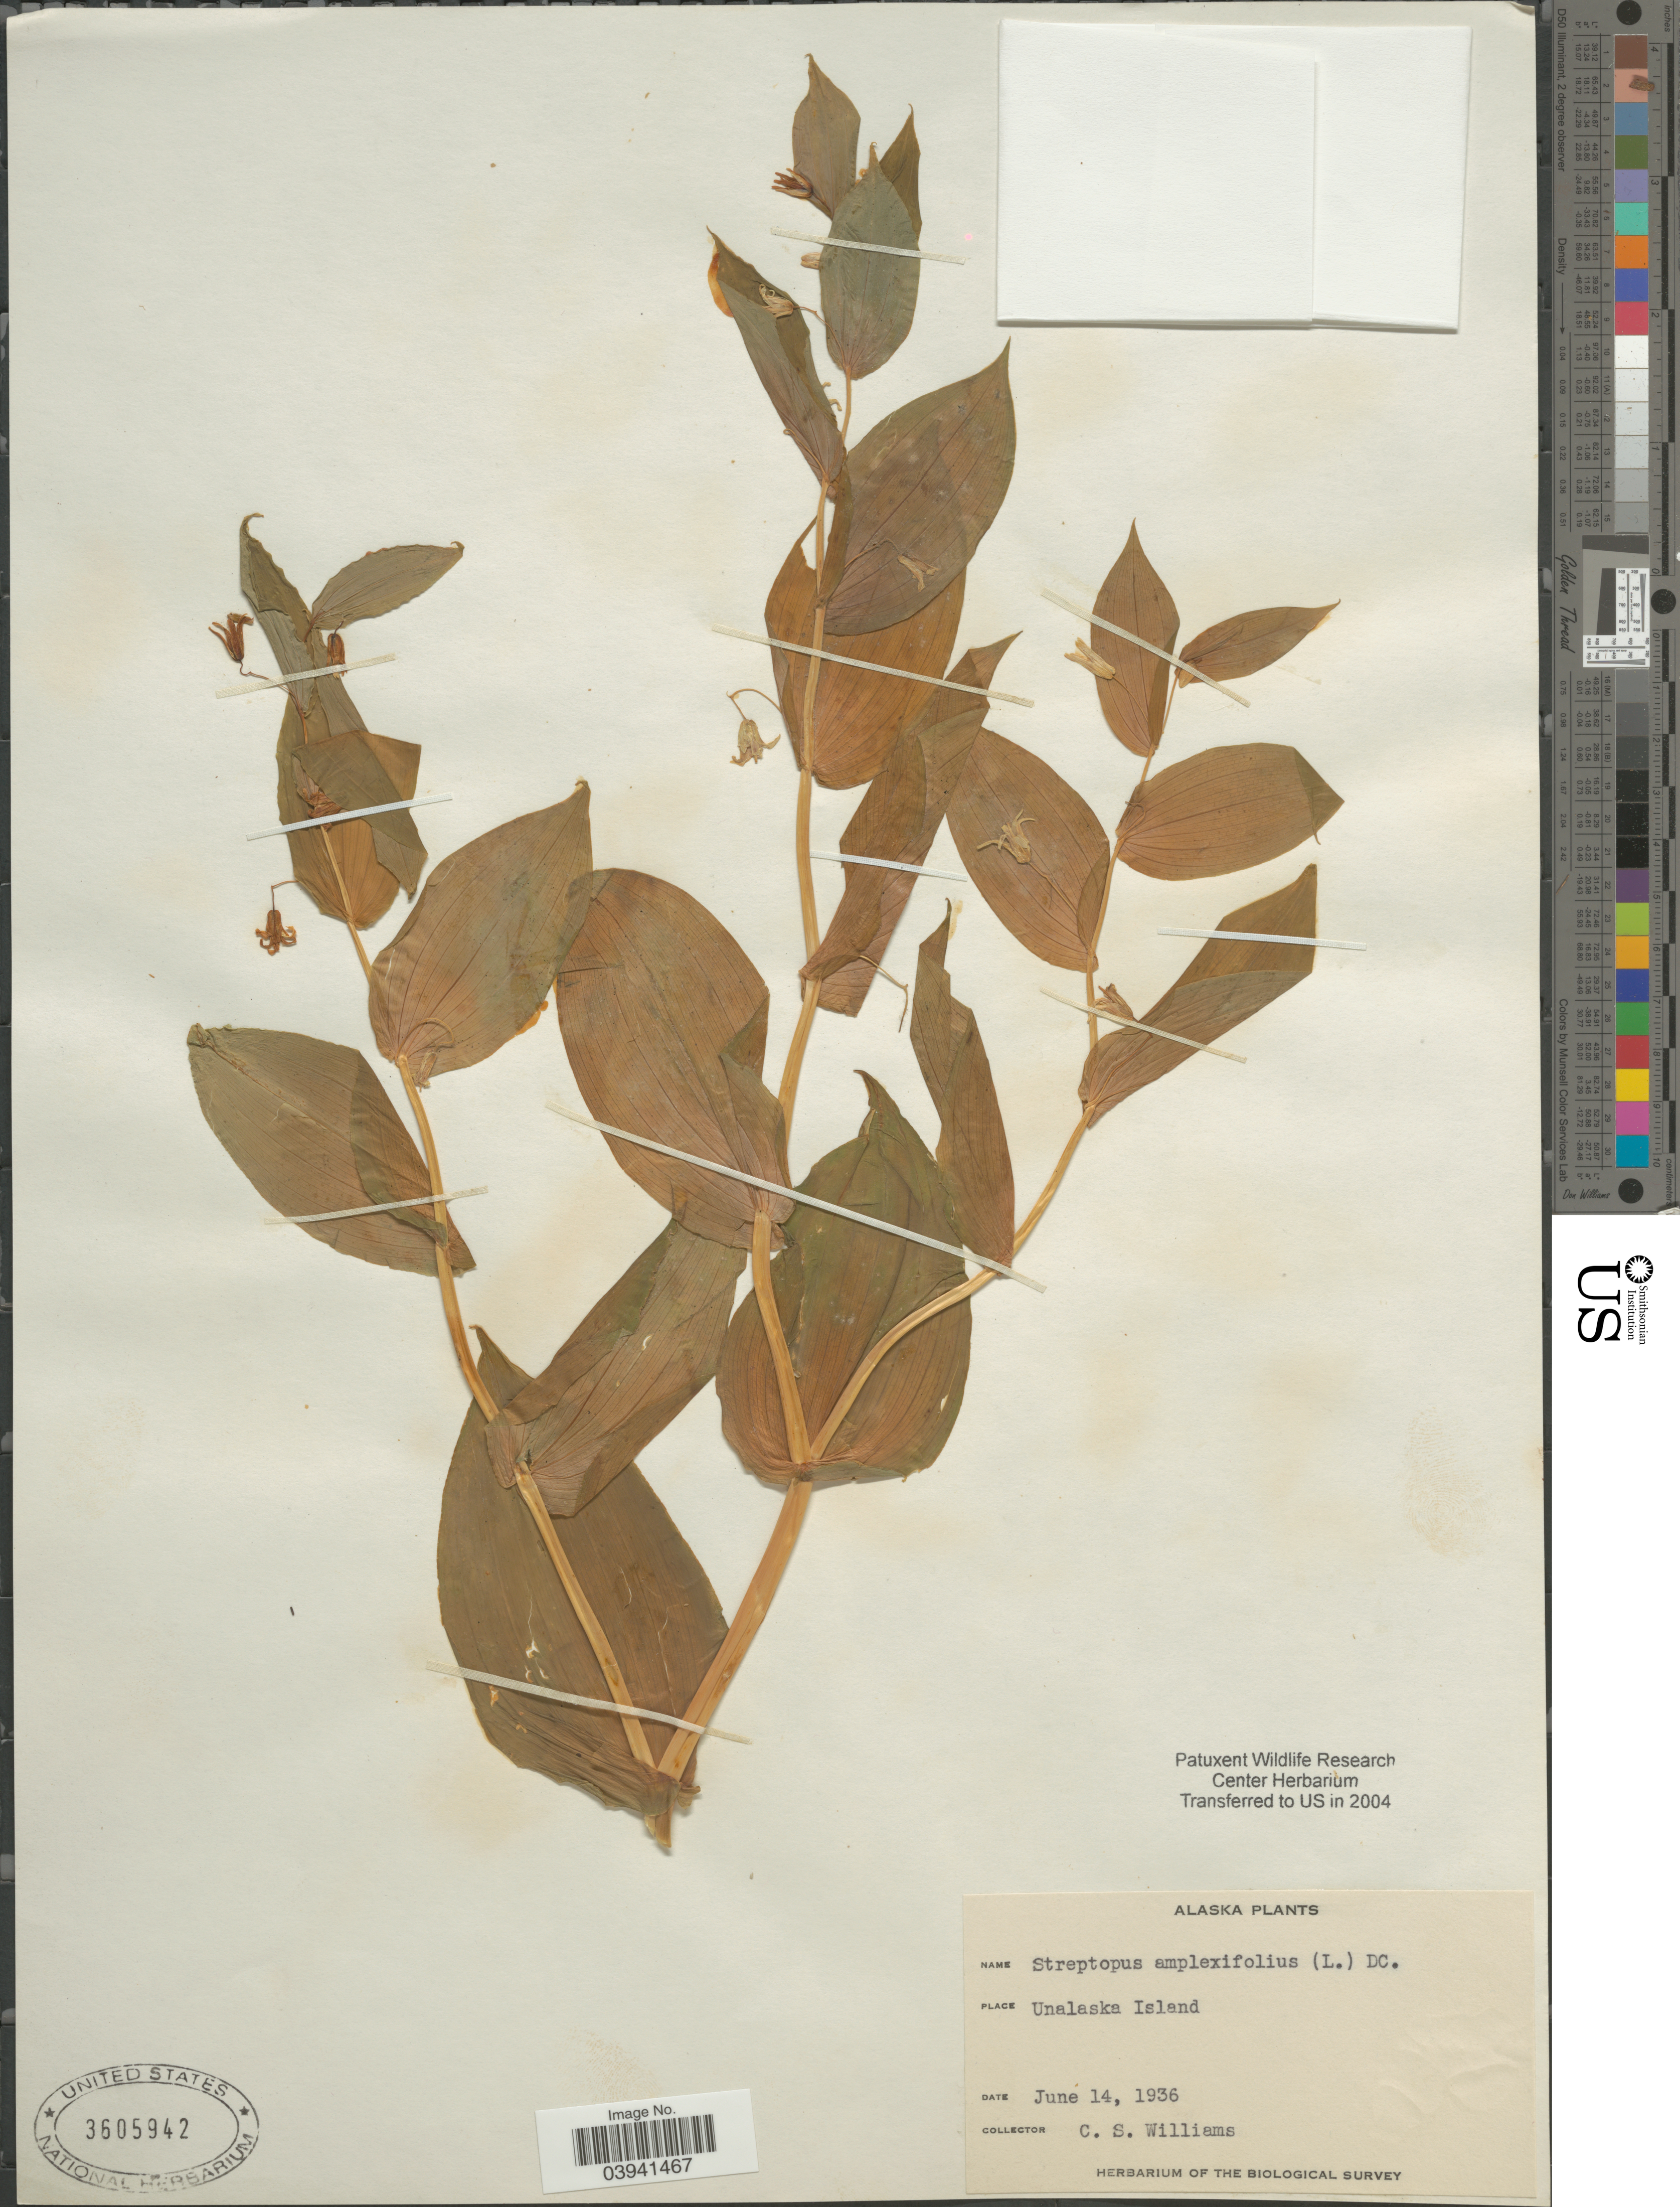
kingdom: Plantae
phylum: Tracheophyta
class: Liliopsida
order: Liliales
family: Liliaceae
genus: Streptopus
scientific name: Streptopus amplexifolius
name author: (L.) DC.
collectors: C. Williams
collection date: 1936-06-14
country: United States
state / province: Alaska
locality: Unalaska Island.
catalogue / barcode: US 3605942